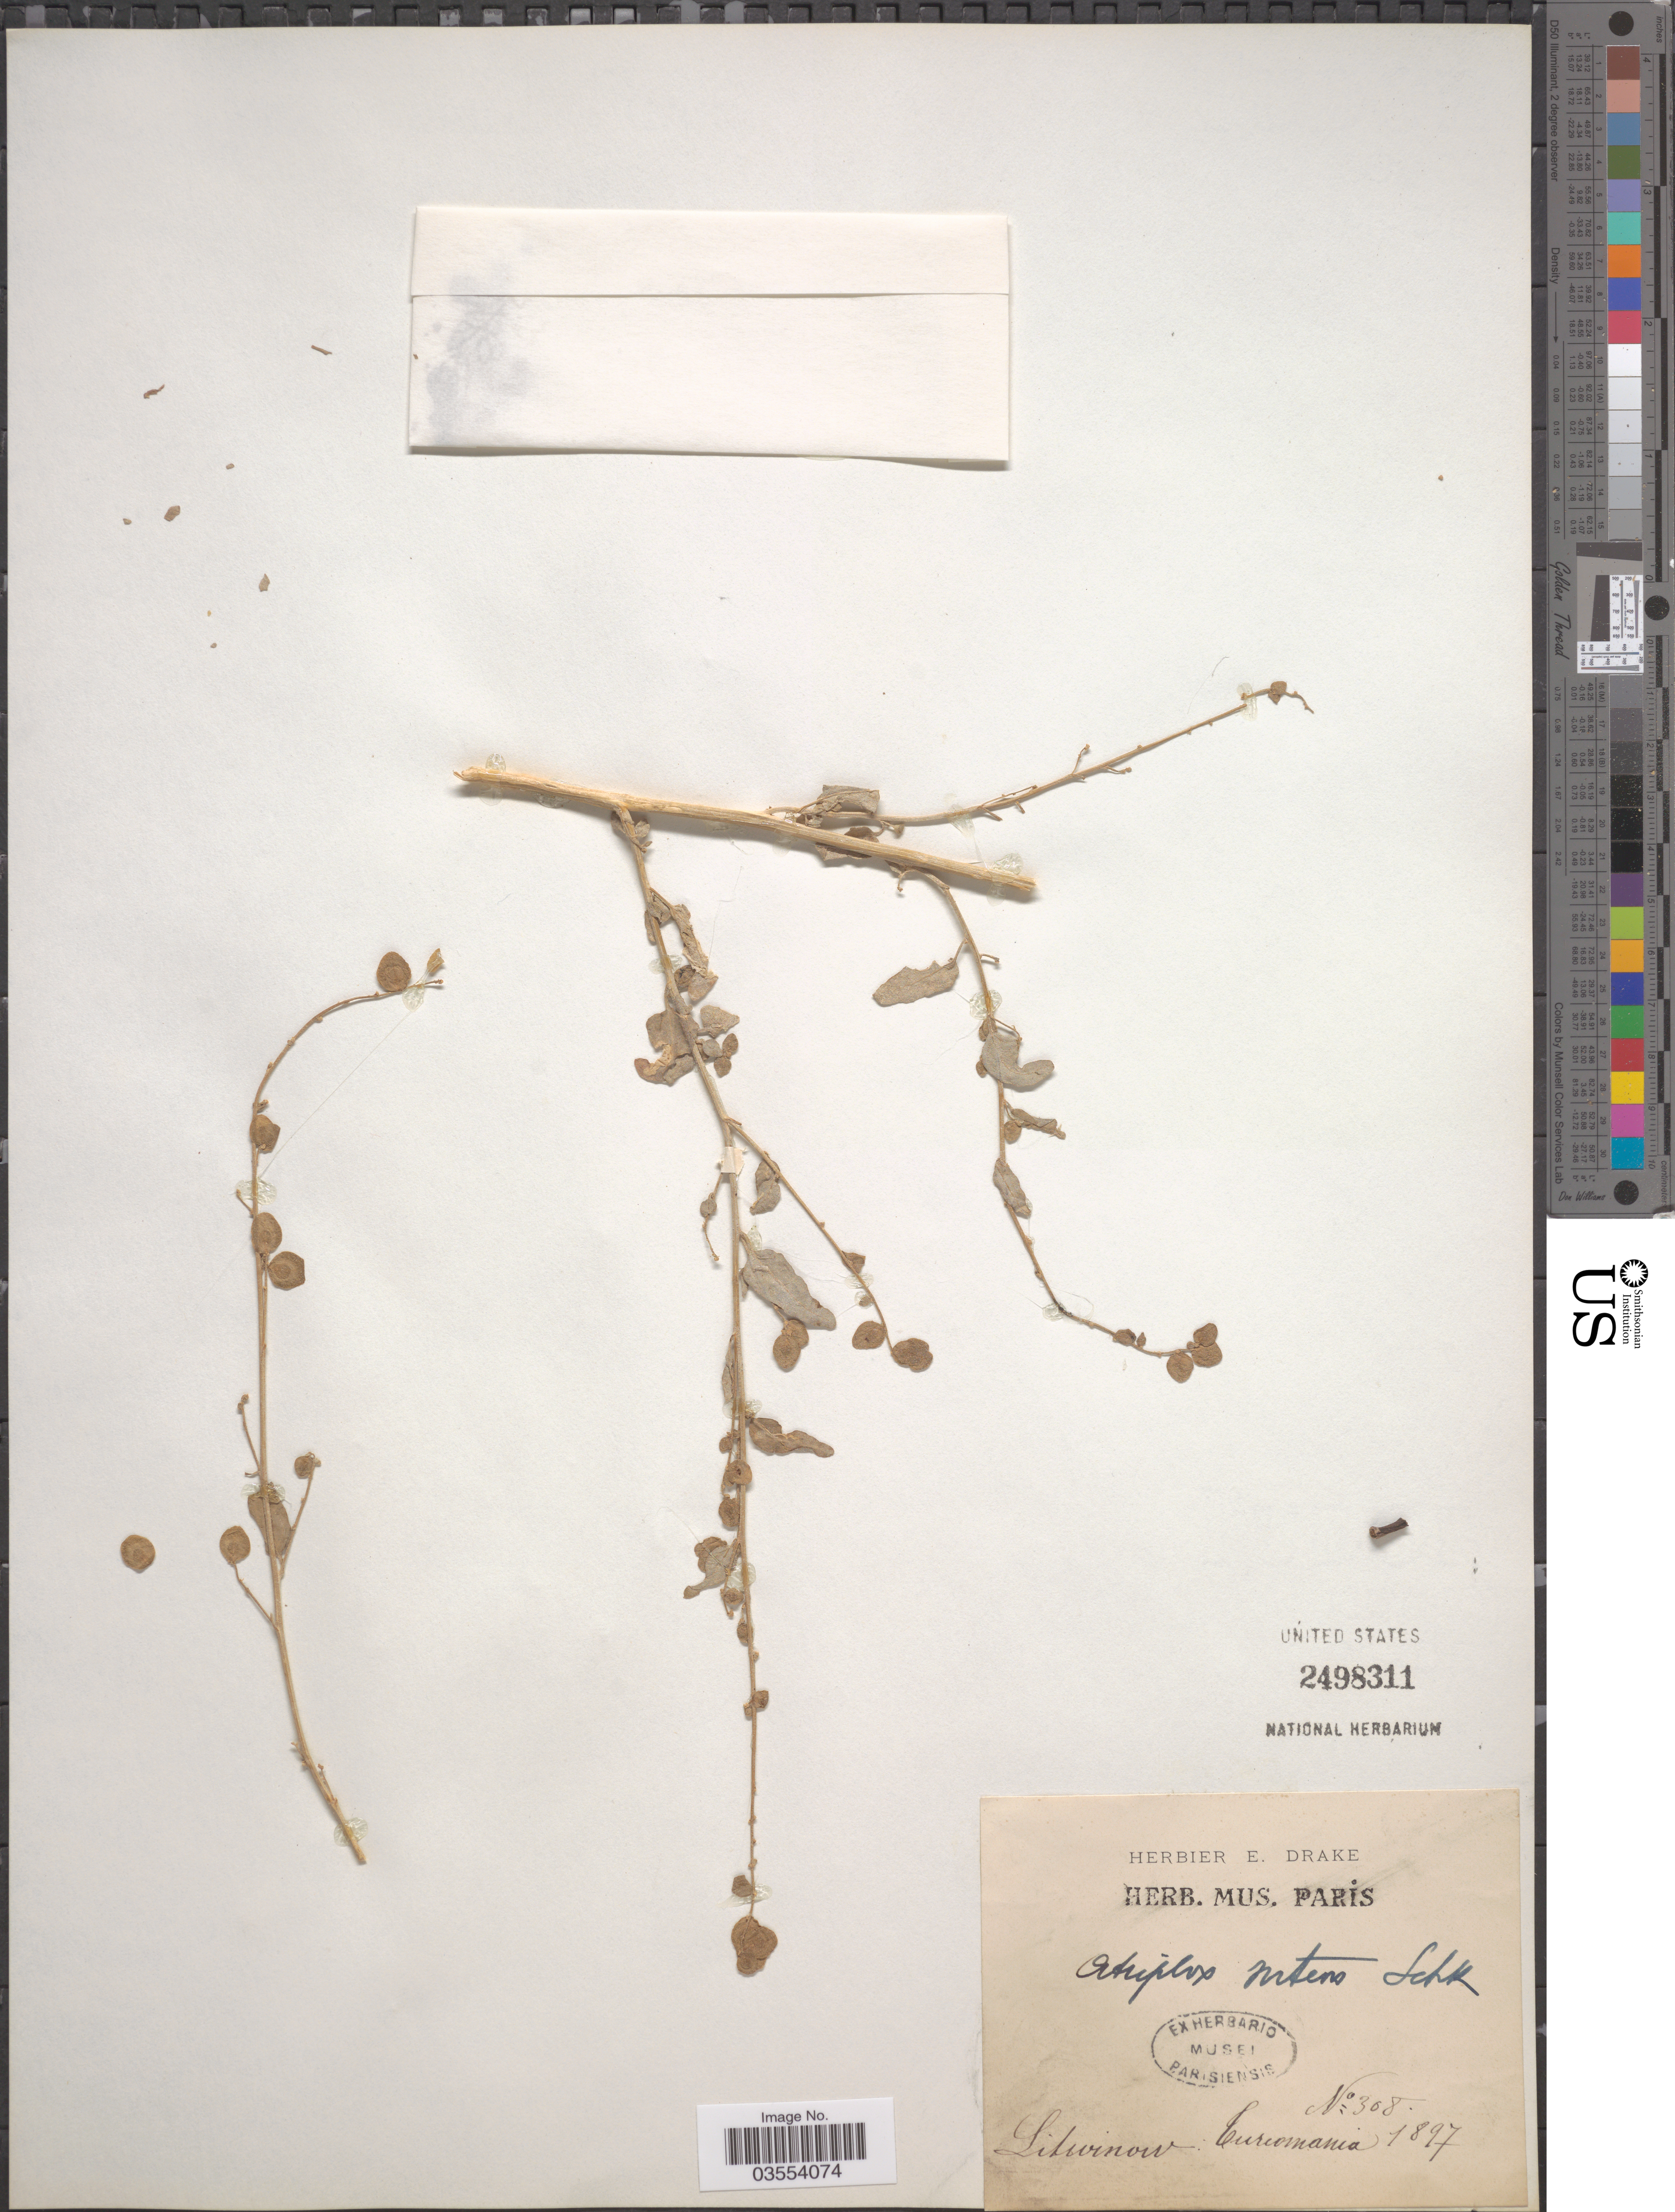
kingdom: Plantae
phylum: Tracheophyta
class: Magnoliopsida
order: Caryophyllales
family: Amaranthaceae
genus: Atriplex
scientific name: Atriplex nitens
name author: Schkuhr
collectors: Lilevinow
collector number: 308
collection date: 1897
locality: Turcomania.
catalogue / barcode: US 2498311